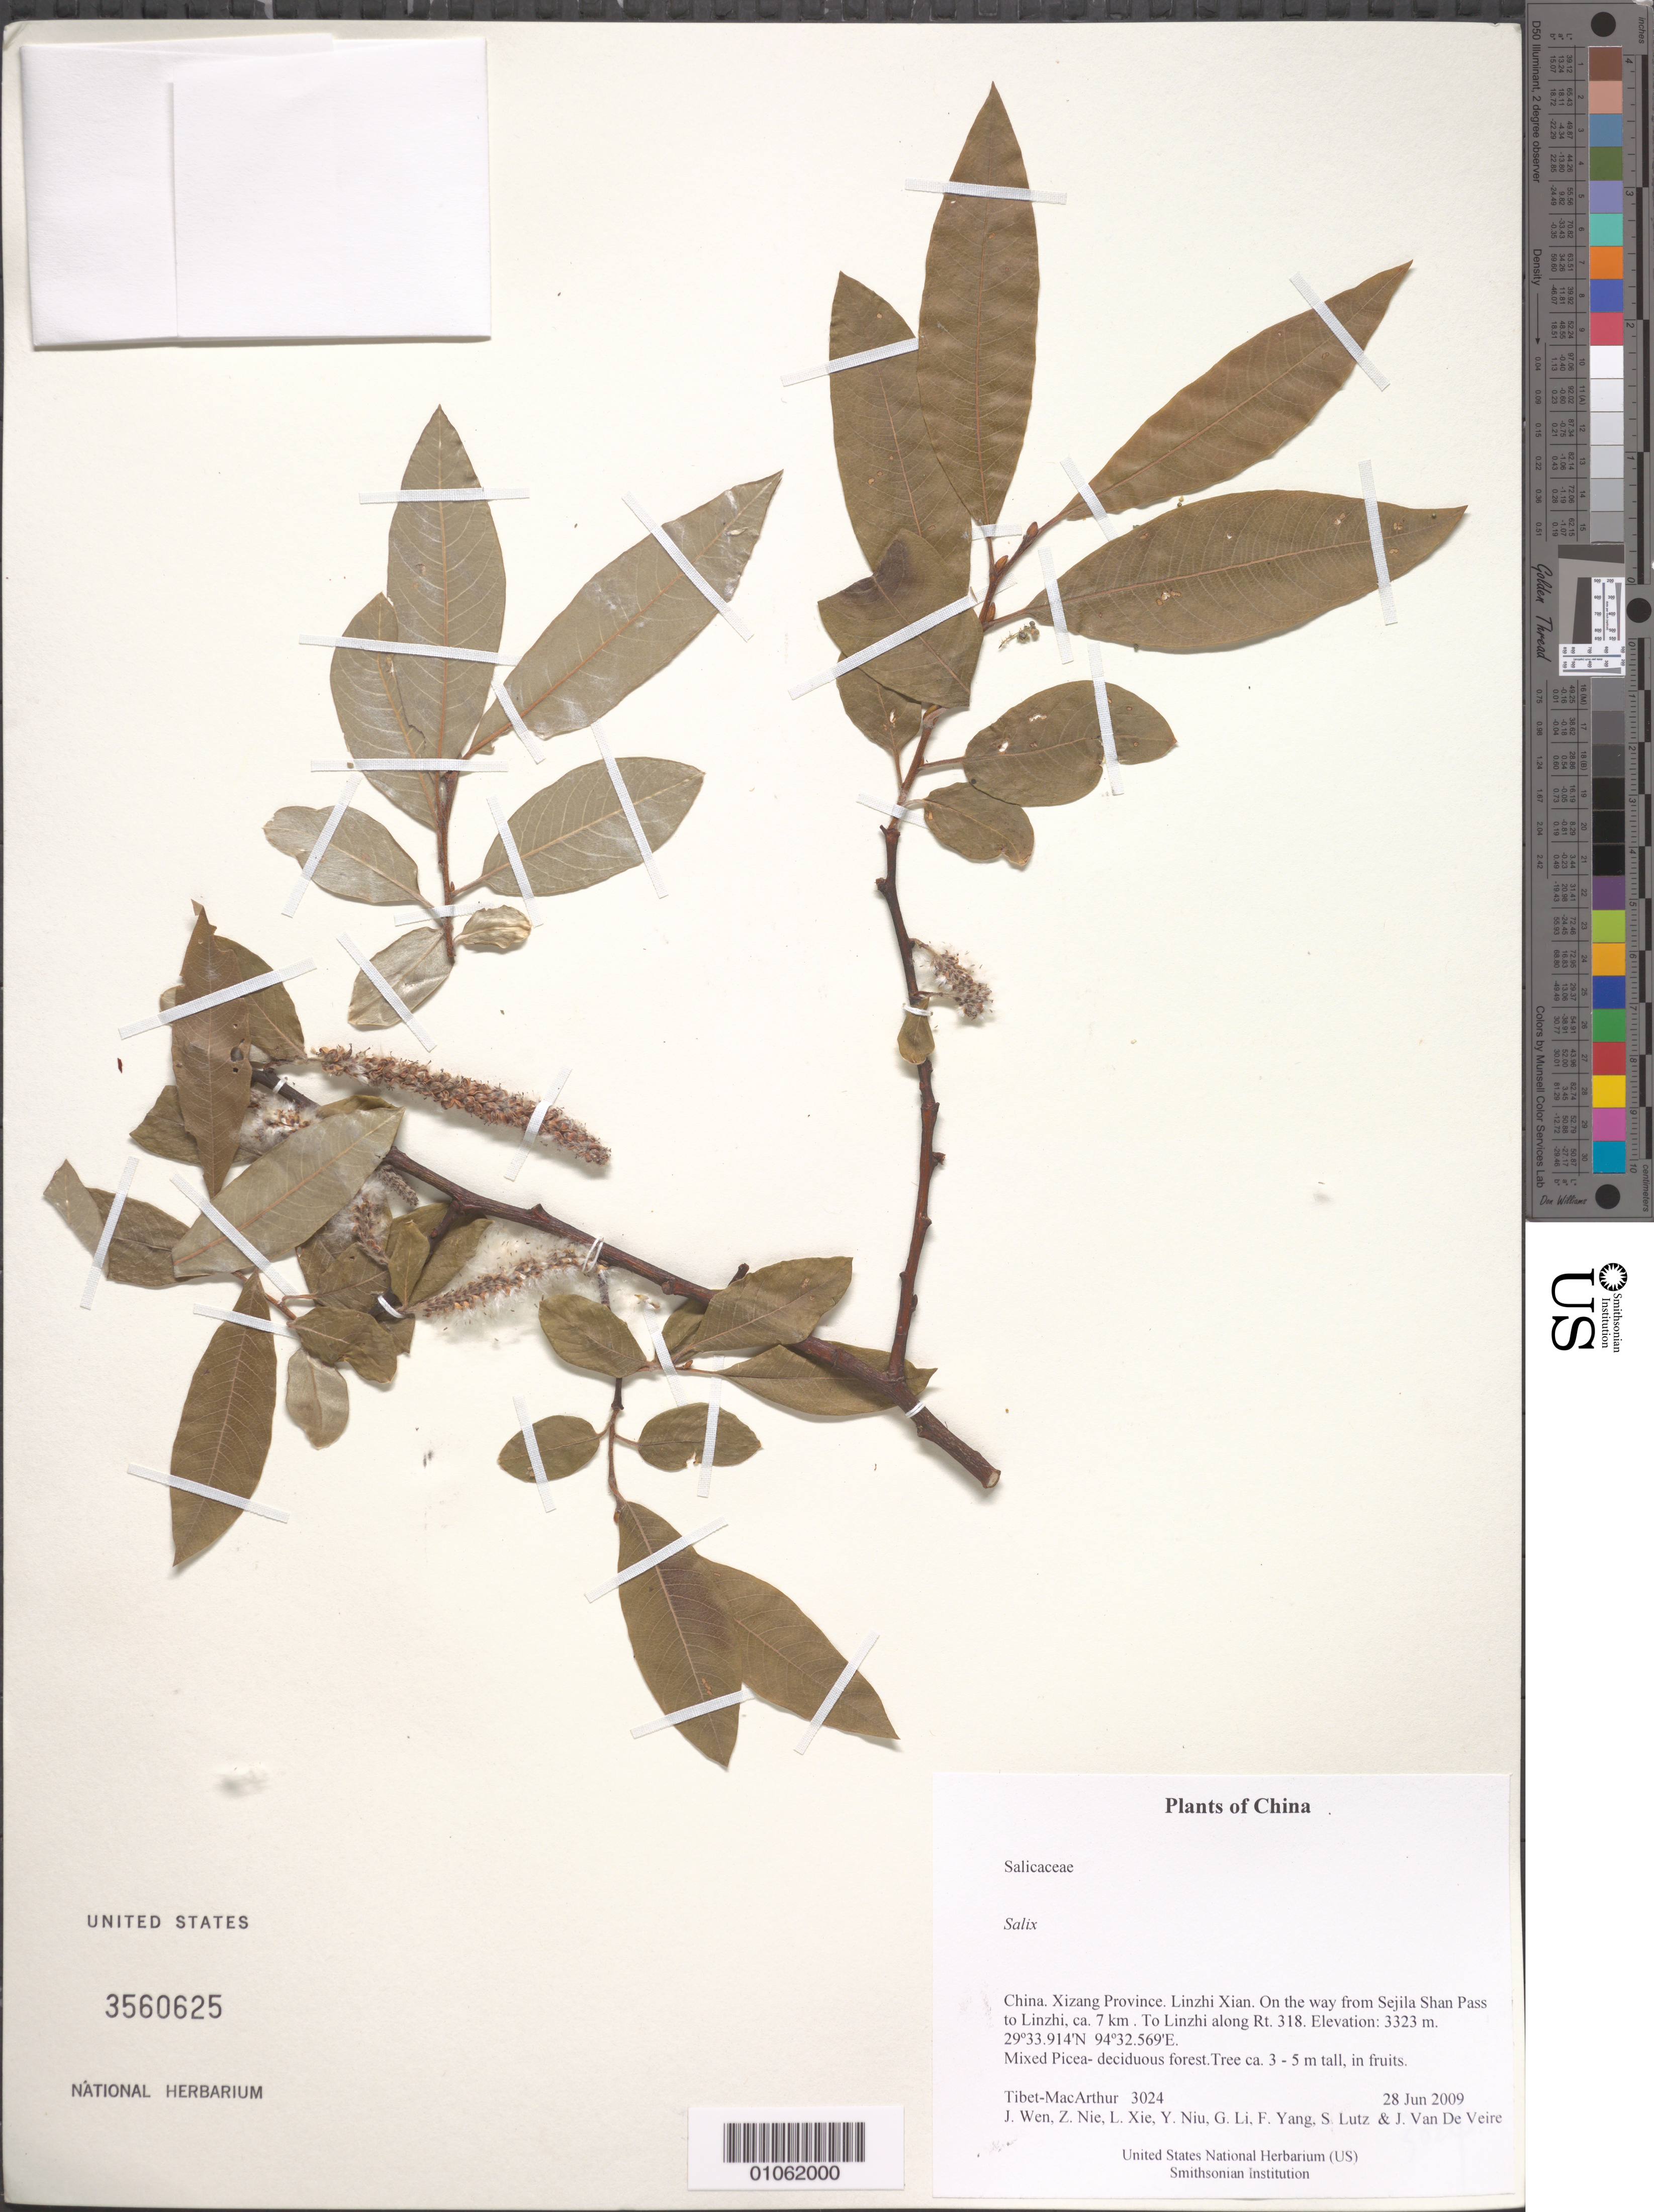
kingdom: Plantae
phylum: Tracheophyta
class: Magnoliopsida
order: Malpighiales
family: Salicaceae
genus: Salix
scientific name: Salix sp.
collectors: Tibet-MacArthur, J. Wen, Z. Nie, L. Xie, Y. Niu, G. Li, F. Yang, S. Lutz & J. Van De Veire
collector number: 3024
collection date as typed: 28 Jun 2009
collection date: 2009-06-28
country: China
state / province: Xizang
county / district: Linzhi Xian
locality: On the way from Sejila Shan Pass to Linzhi, ca. 7 km . To Linzhi along Rt. 318.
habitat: Mixed Picea- deciduous forest.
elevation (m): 3323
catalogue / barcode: US 3560625